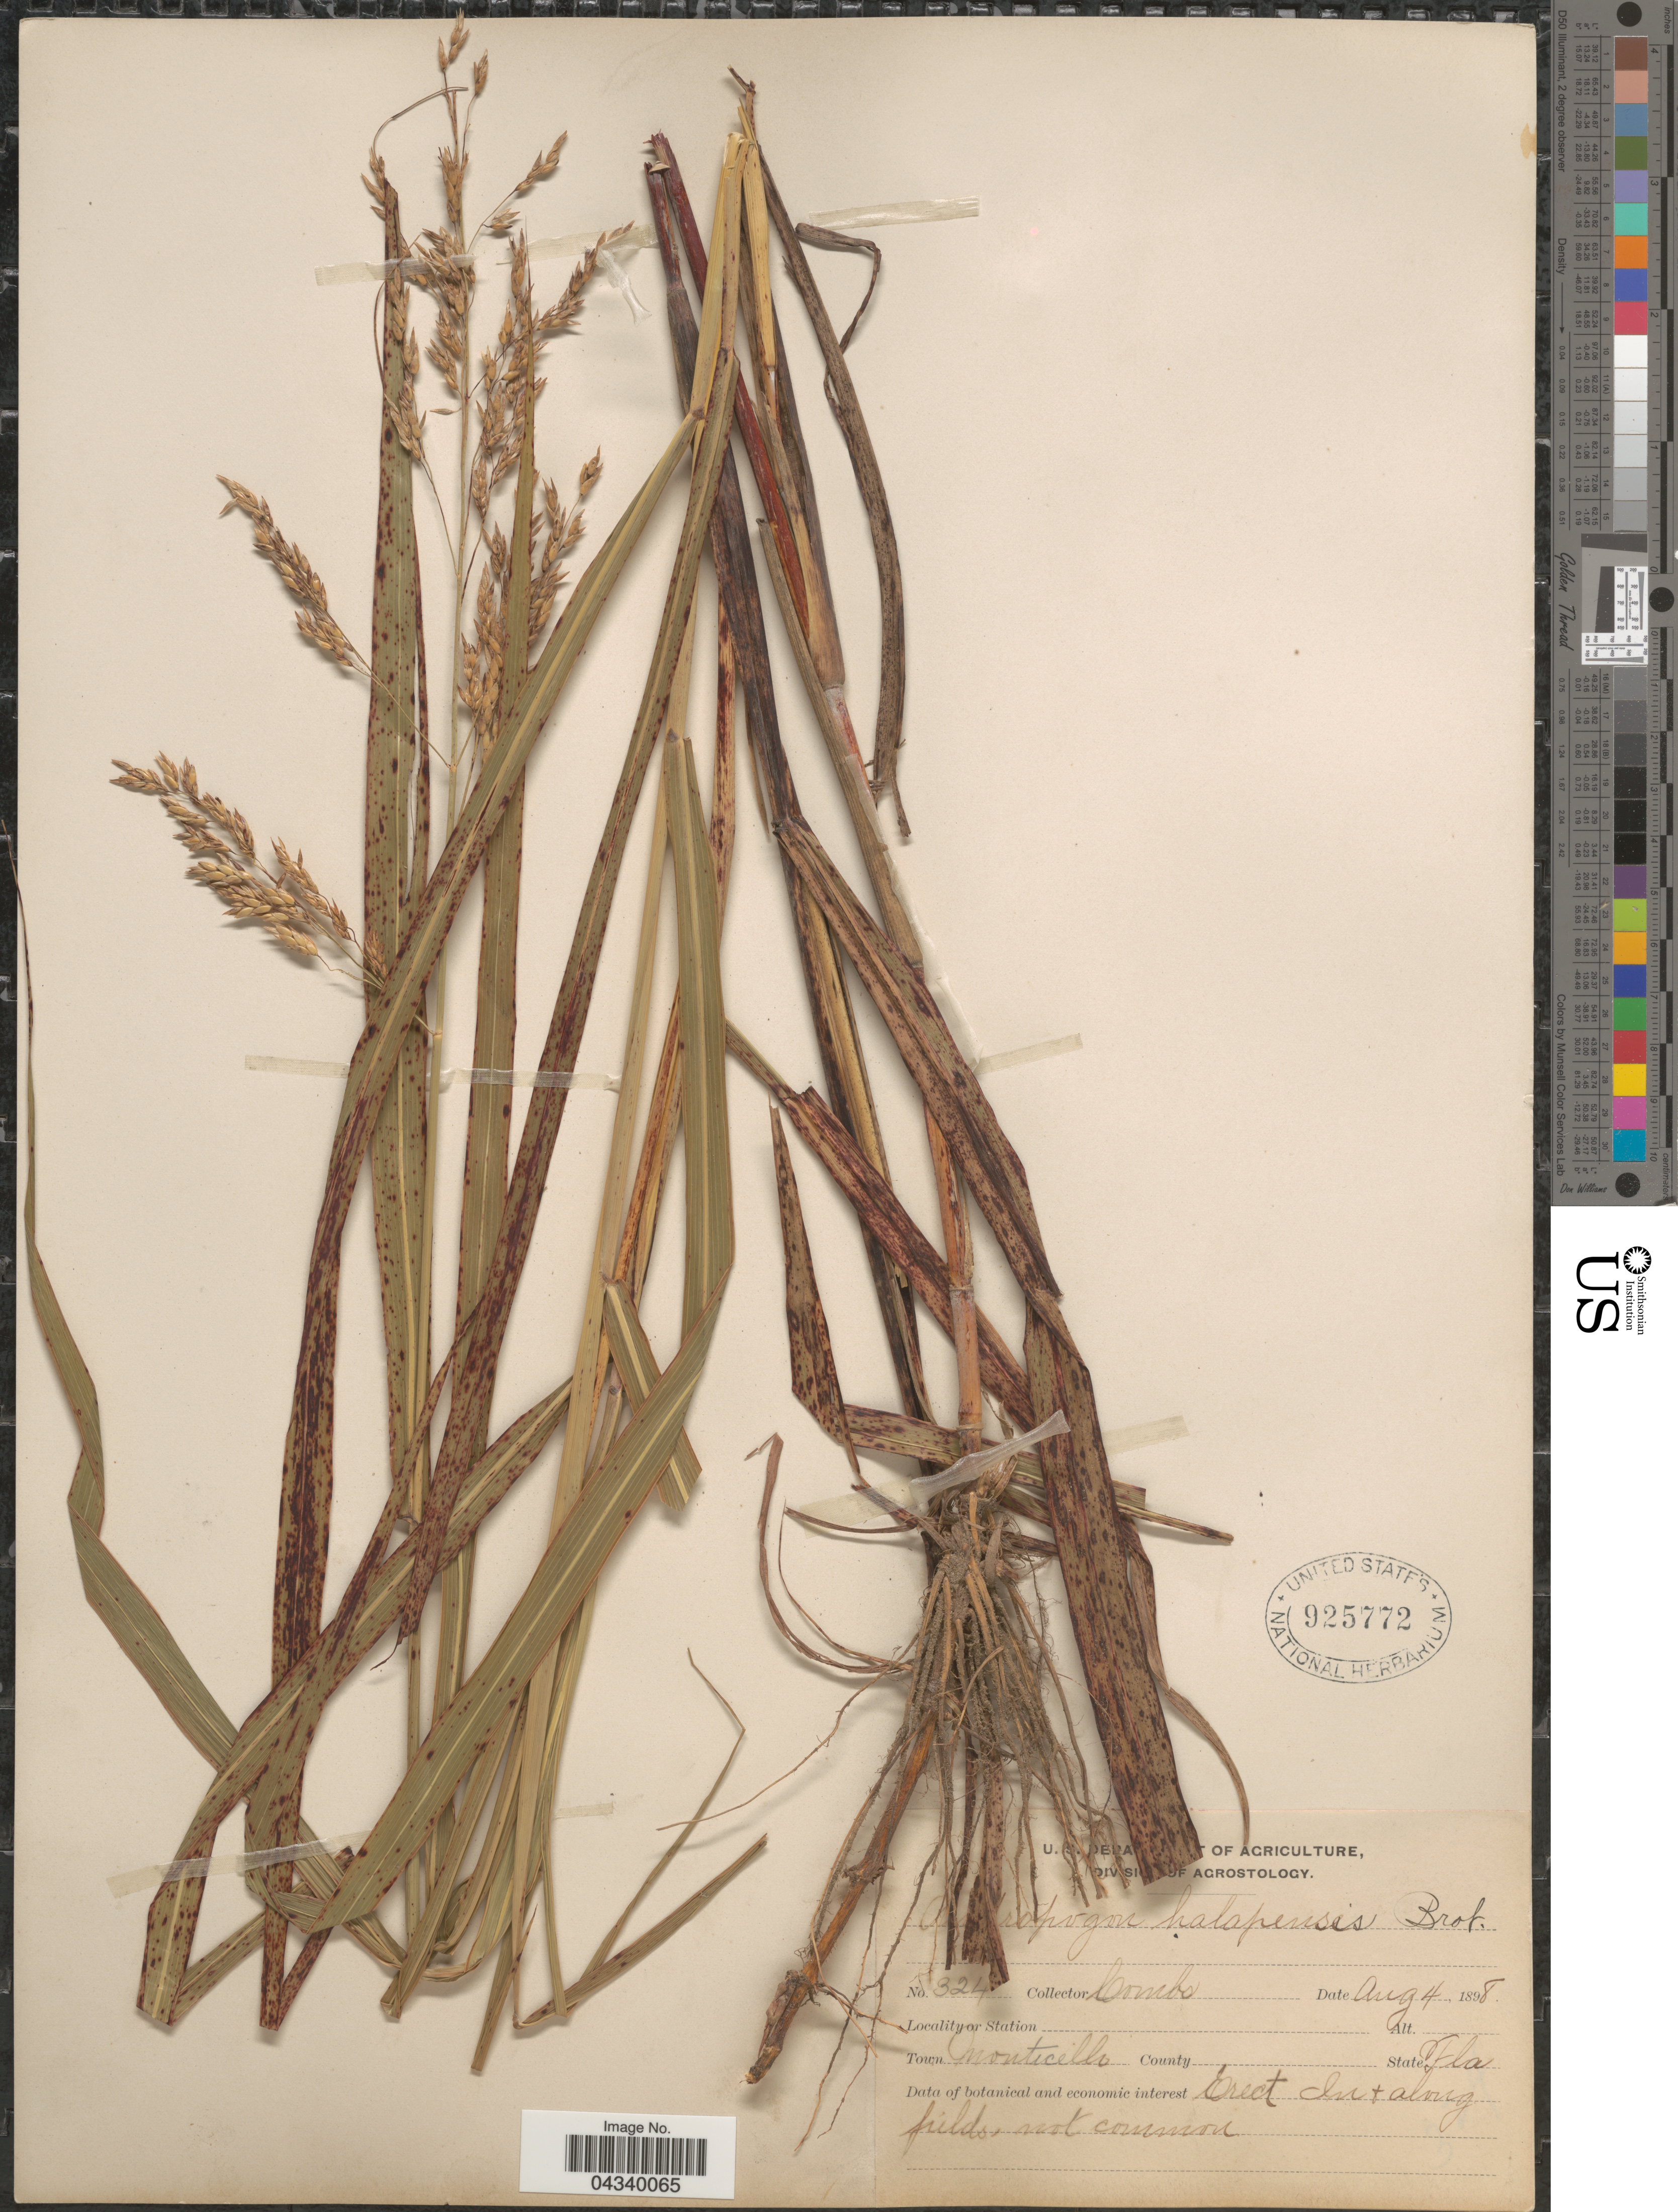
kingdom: Plantae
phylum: Tracheophyta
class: Liliopsida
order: Poales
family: Poaceae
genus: Sorghum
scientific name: Sorghum halepense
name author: (L.) Pers.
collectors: -. Combs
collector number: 324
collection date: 1898-08-04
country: United States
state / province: Florida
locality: Town Monticello.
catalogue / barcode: US 925772